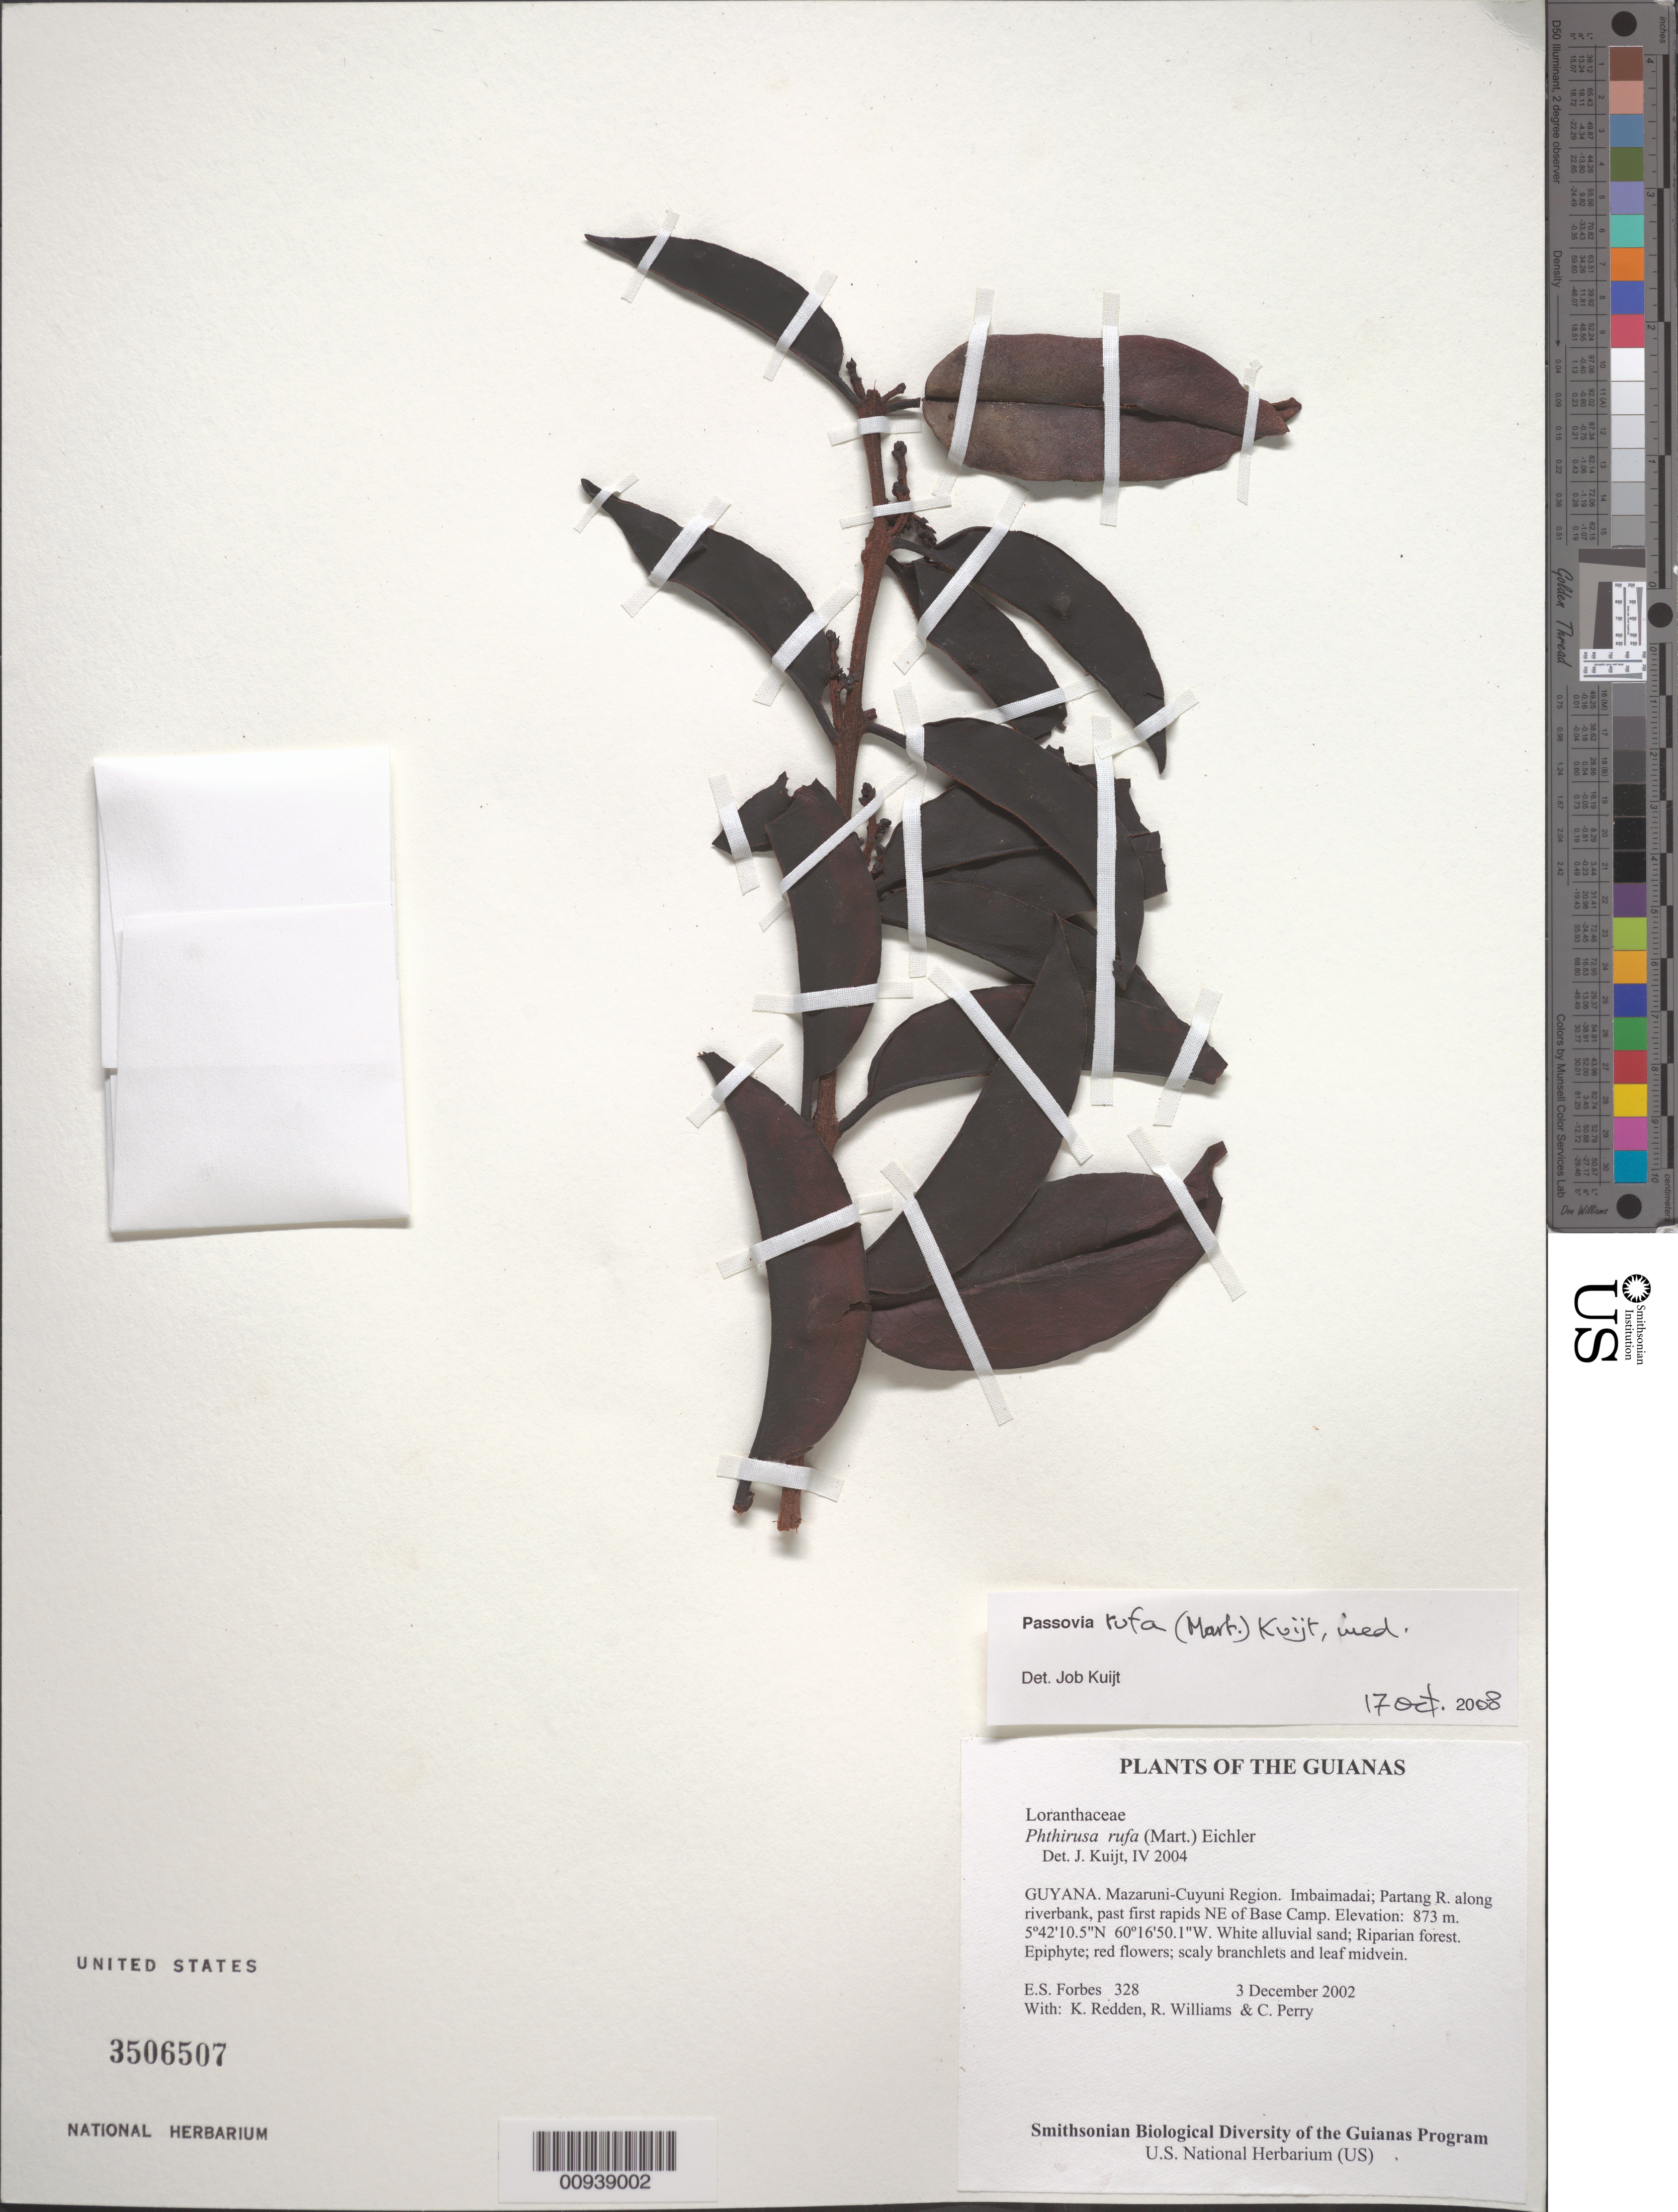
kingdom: Plantae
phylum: Tracheophyta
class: Magnoliopsida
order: Santalales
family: Loranthaceae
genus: Phthirusa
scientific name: Phthirusa rufa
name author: (Mart.) Eichler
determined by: Kuijt, Job, (CANADA)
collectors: E. Forbes, K. M. Redden, R. Williams & C. Perry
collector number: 328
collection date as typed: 3 December 2002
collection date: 2002-12-03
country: Guyana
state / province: Cuyuni-Mazaruni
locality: Imbaimadai; Partang R. along riverbank, past first rapids NE of Base Camp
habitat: White alluvial sand; Riparian forest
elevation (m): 873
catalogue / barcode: US 3506507